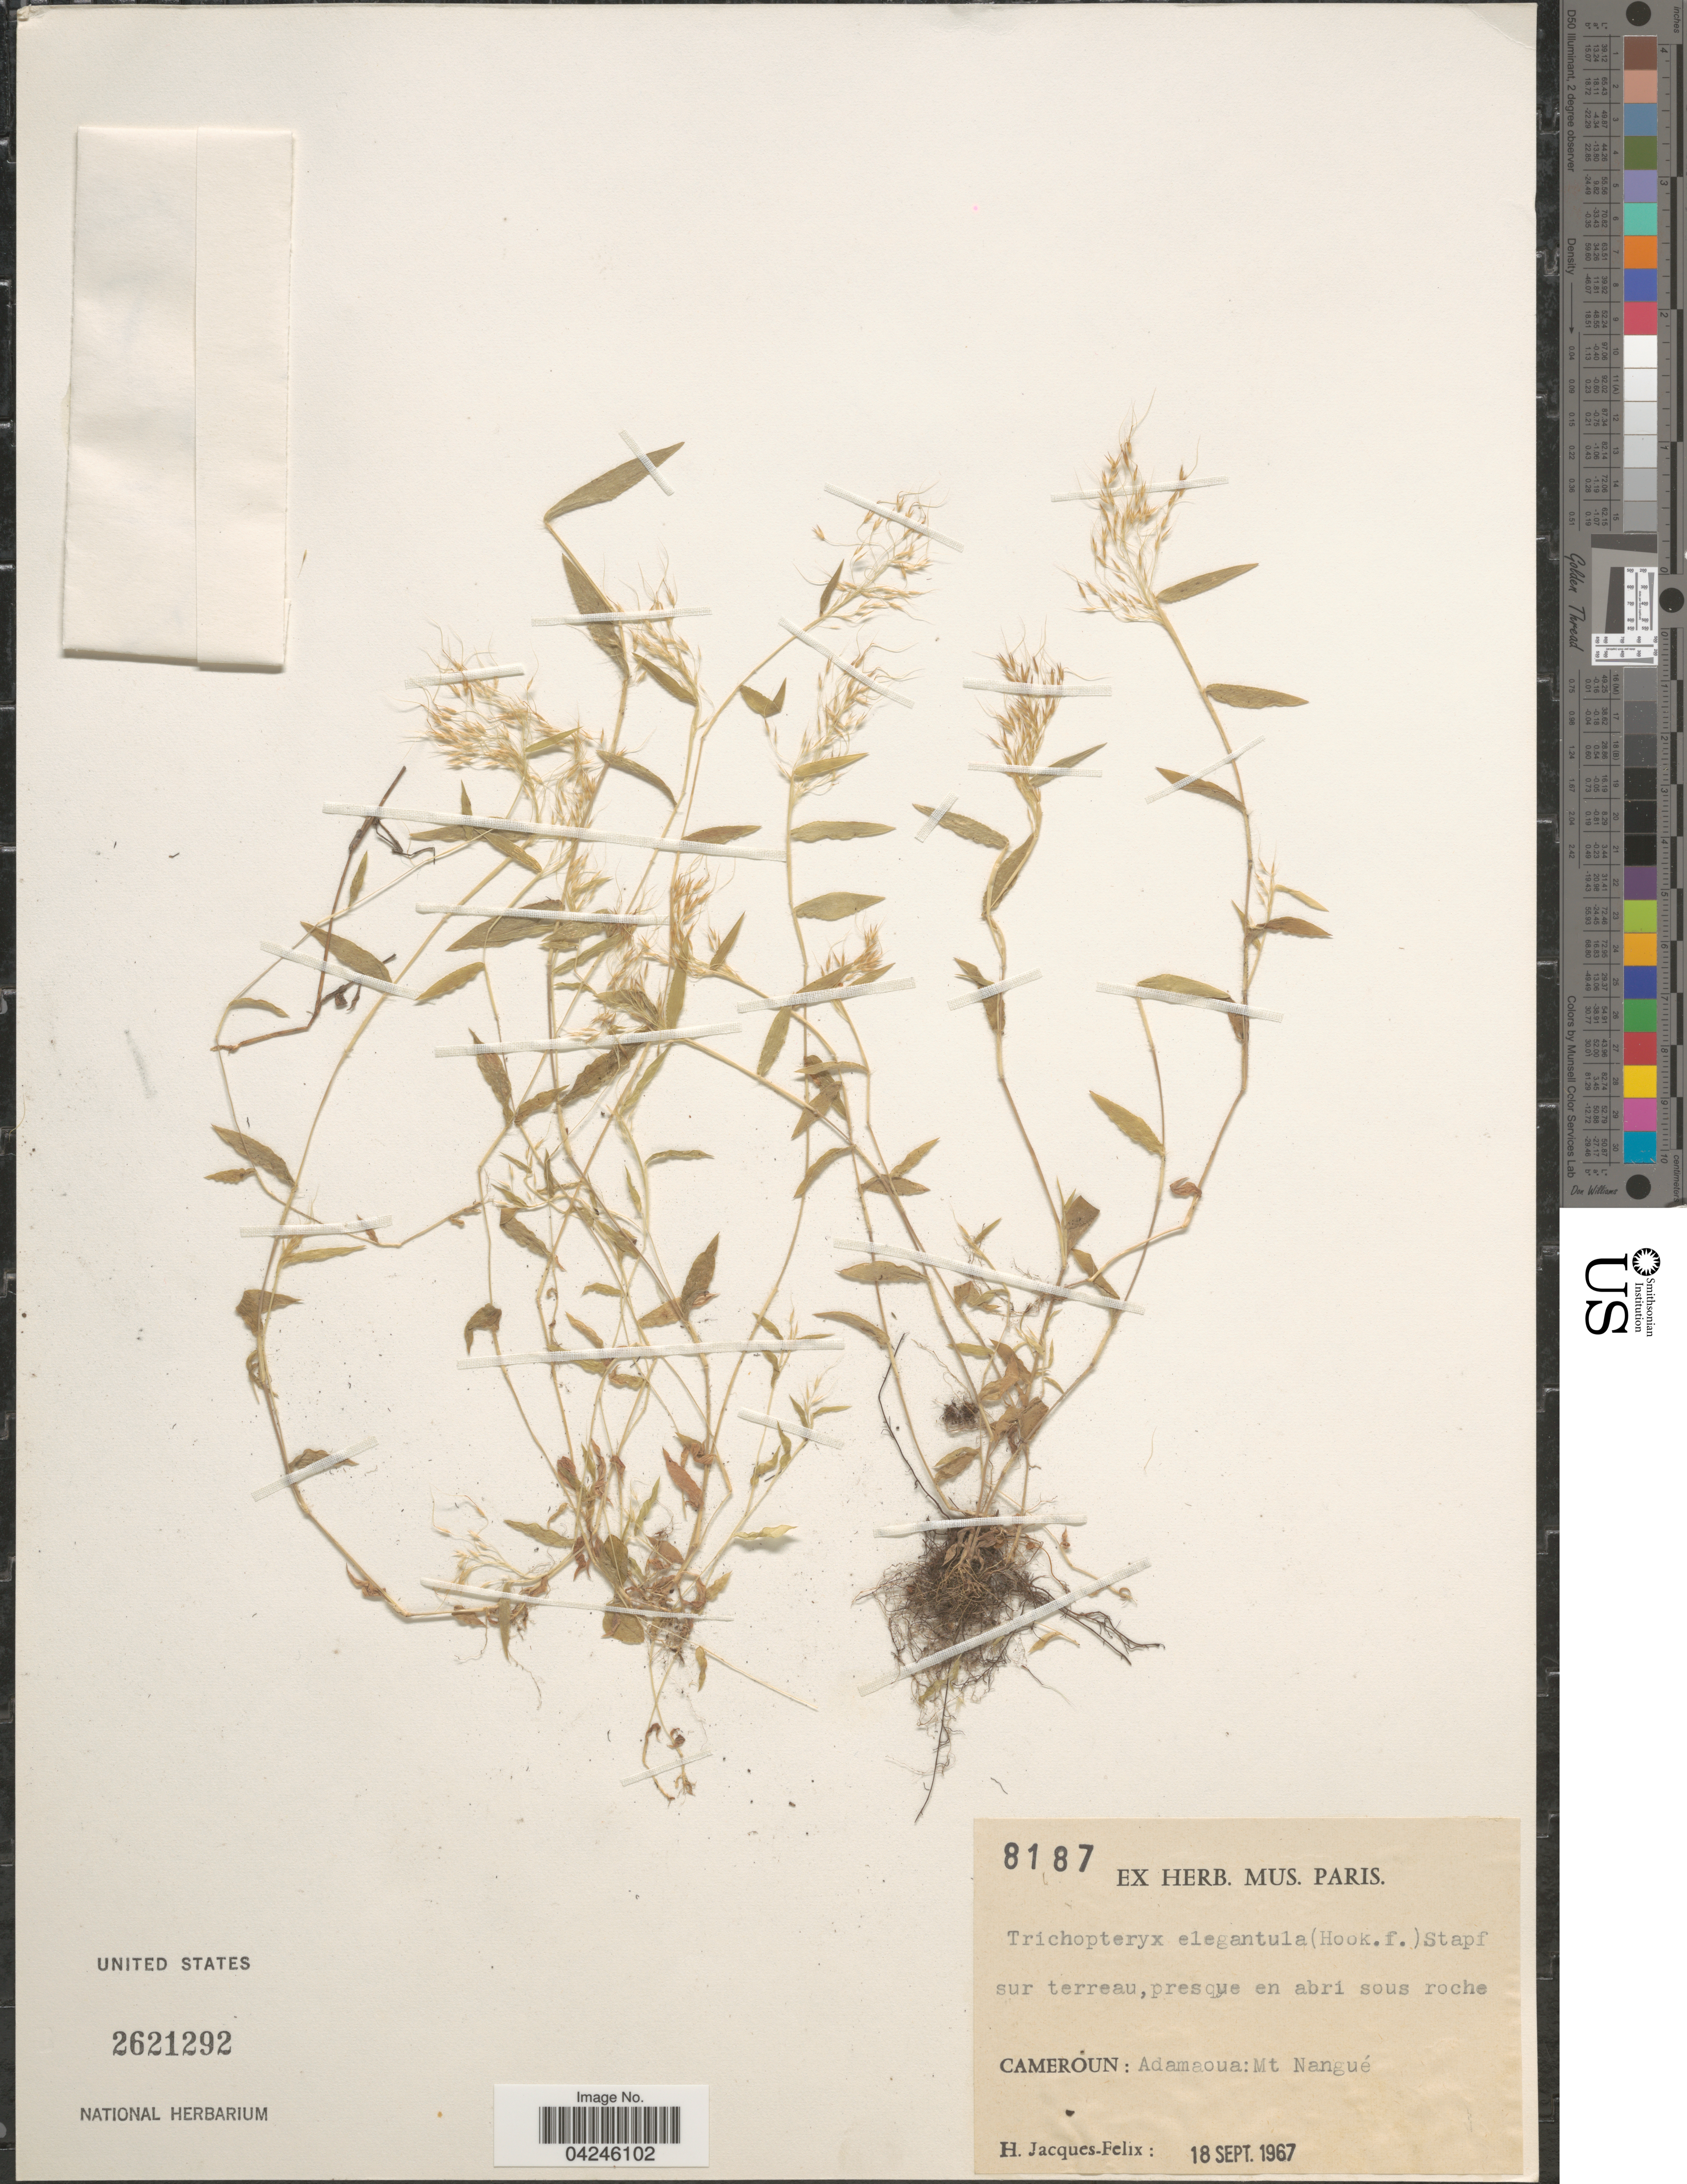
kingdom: Plantae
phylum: Tracheophyta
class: Liliopsida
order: Poales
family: Poaceae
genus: Trichopteryx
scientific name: Trichopteryx elegantula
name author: (Hook. f.) Stapf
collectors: H. Jacques-Félix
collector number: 8187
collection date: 1967-09-18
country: Cameroon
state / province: Adamawa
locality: Sur terreau, presque en abri sous roche. Mt Nangué.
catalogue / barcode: US 2621292